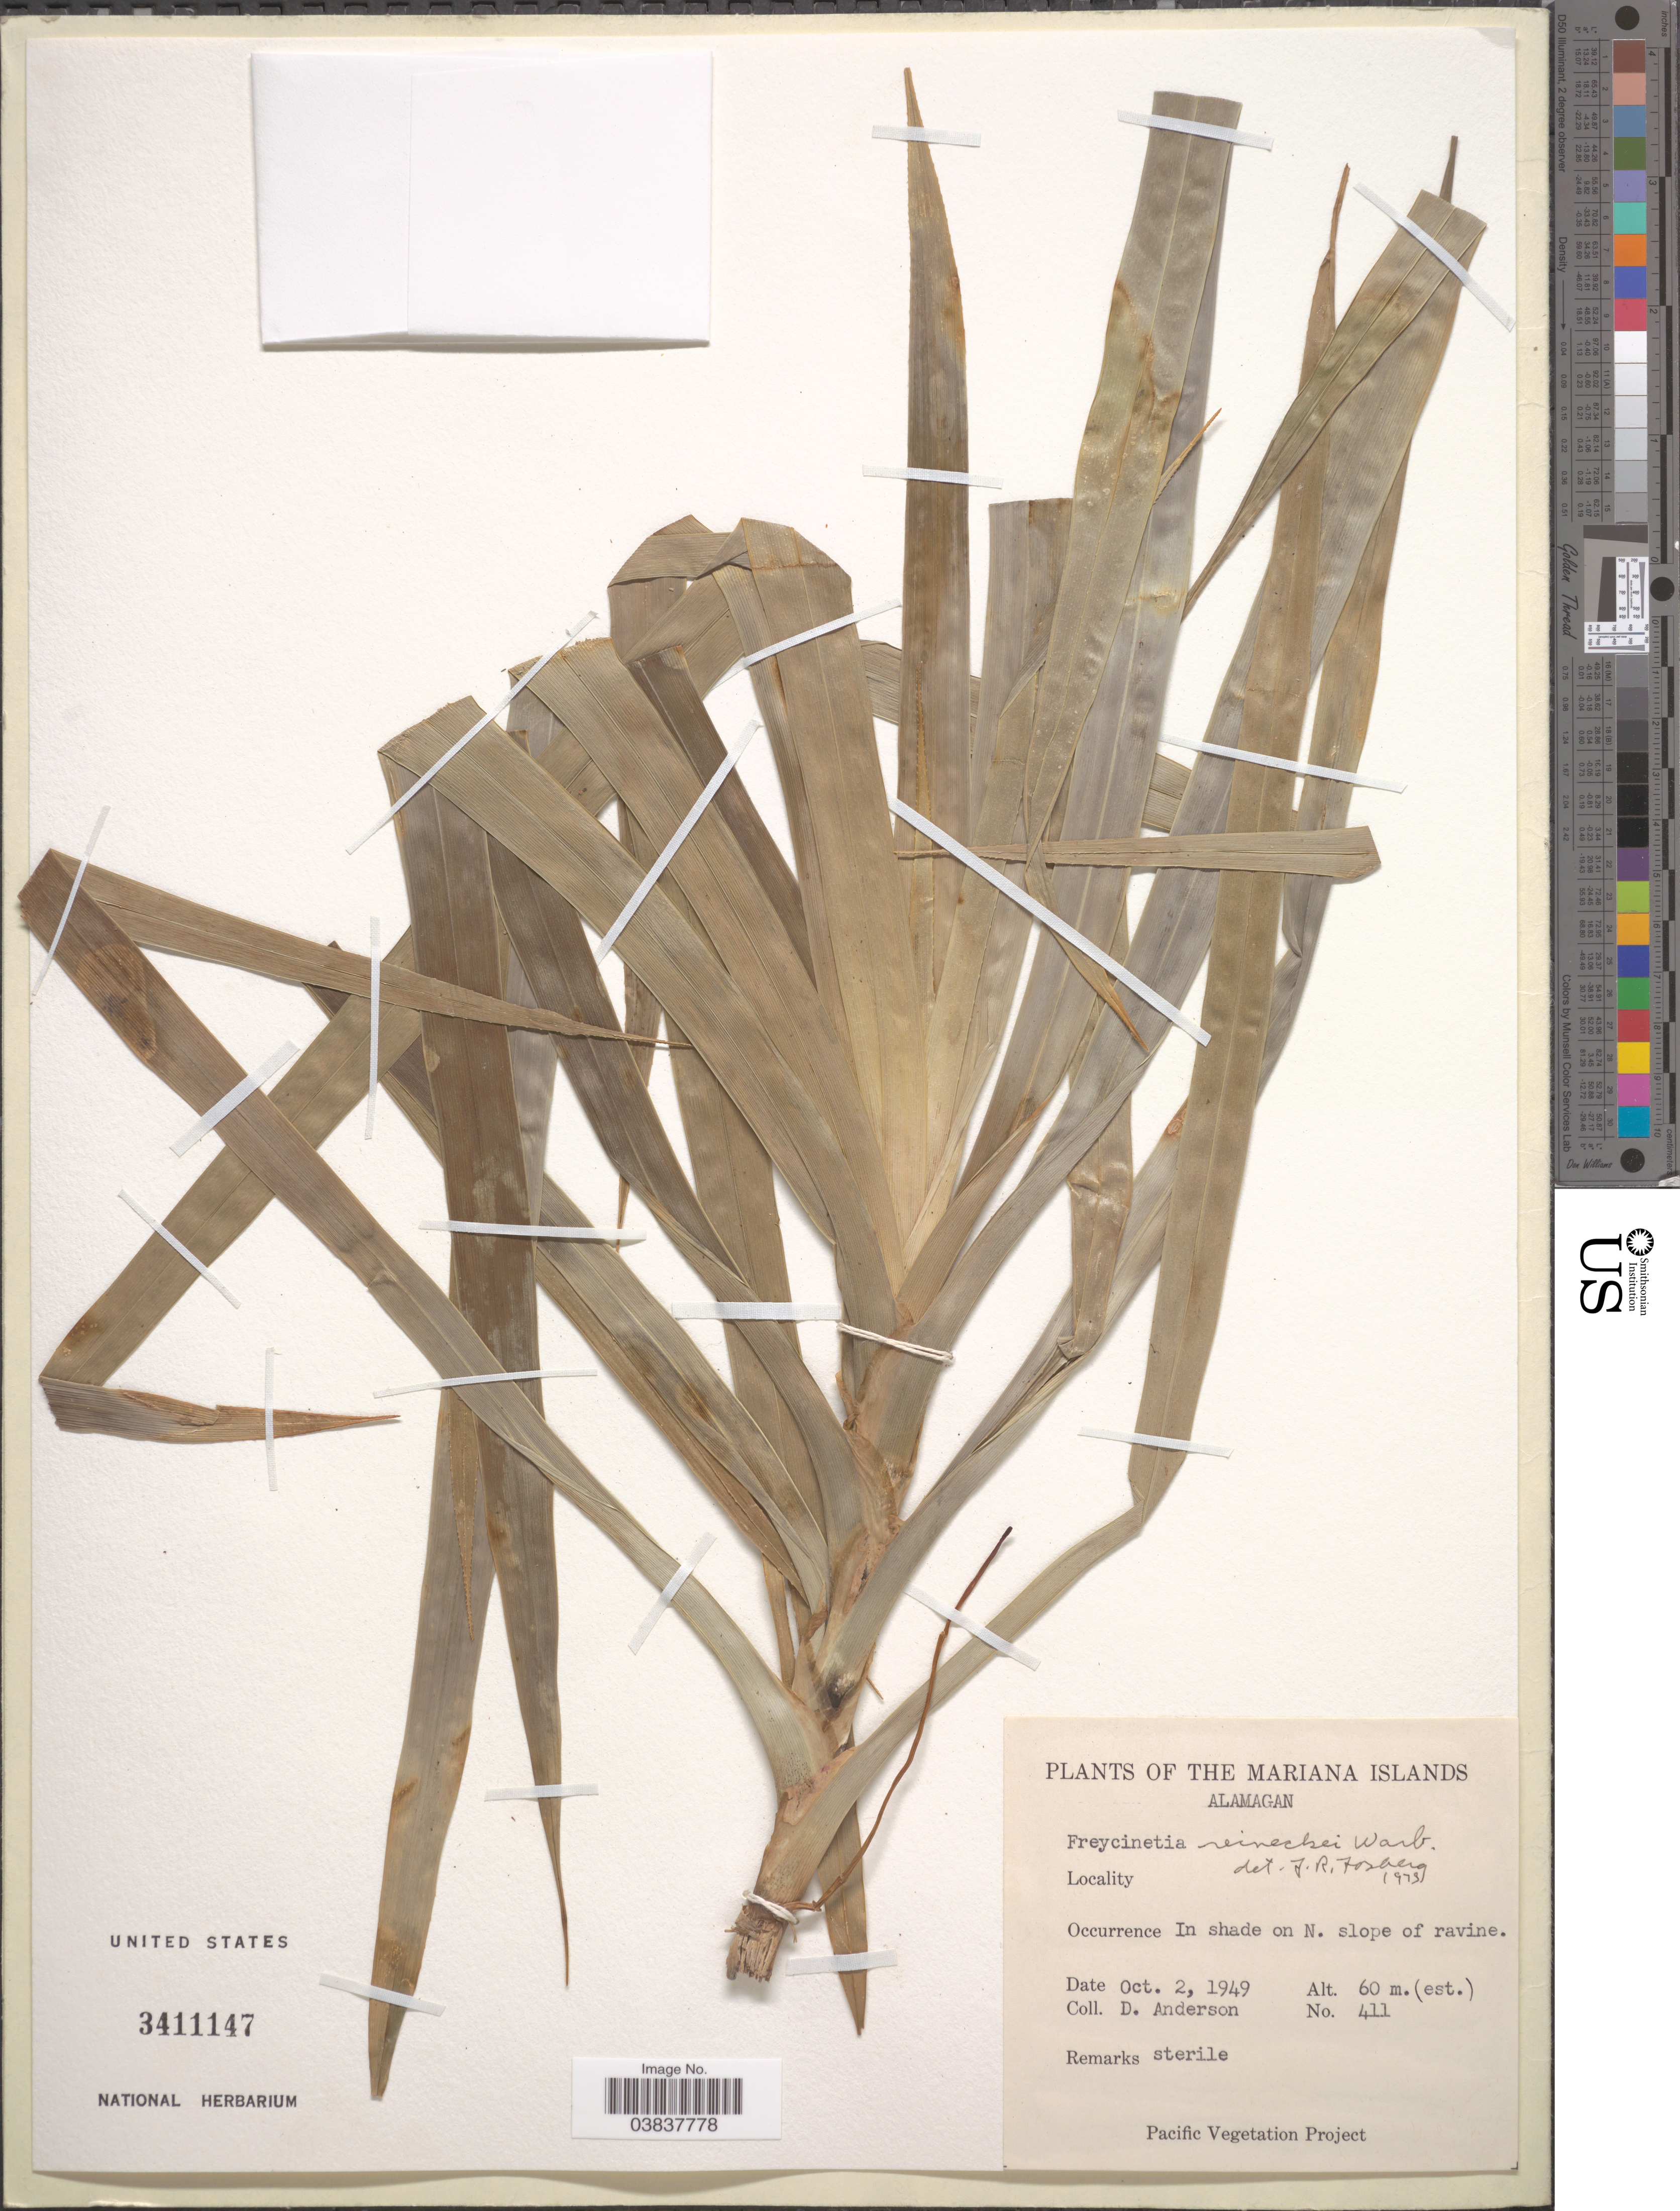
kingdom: Plantae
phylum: Tracheophyta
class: Liliopsida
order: Pandanales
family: Pandanaceae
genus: Freycinetia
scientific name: Freycinetia reineckei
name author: Warb. ex Reinecke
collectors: D. Anderson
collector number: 411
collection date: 1949-10-02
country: Northern Mariana Islands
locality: The Marinas Islands. Alamagan. In shade on N. slope of ravine.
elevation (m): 60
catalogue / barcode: US 3411147